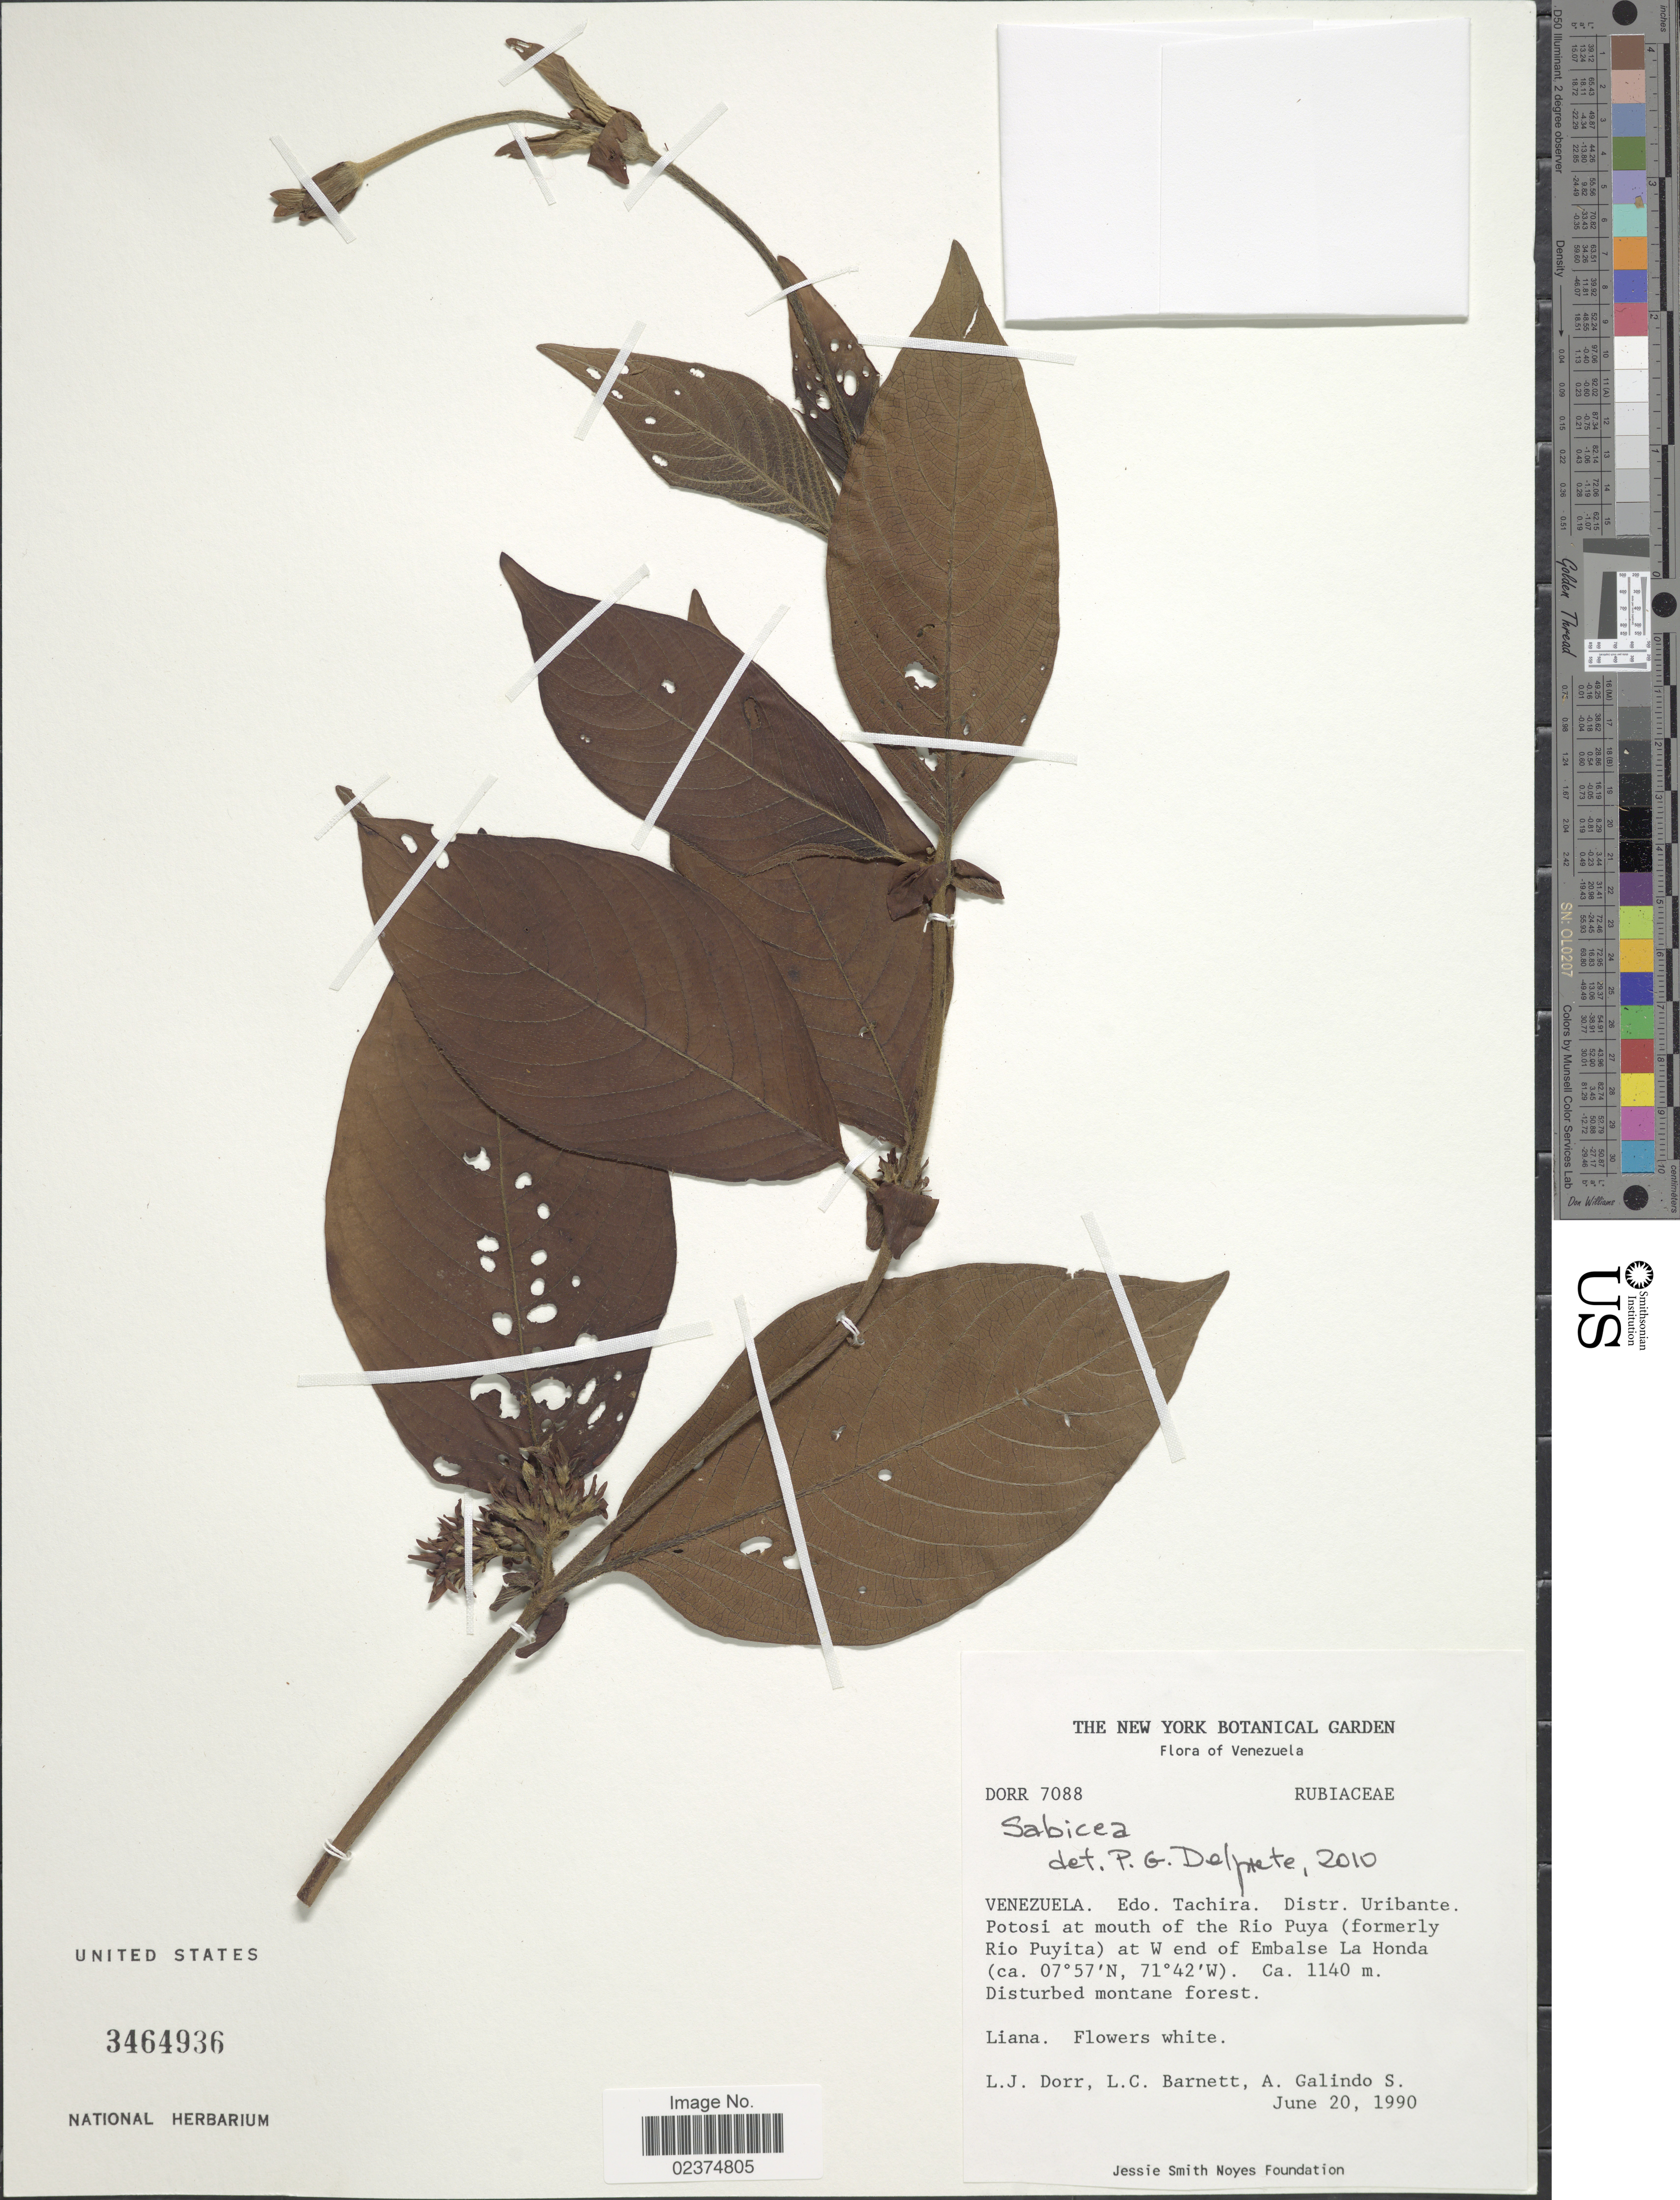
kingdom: Plantae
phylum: Tracheophyta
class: Magnoliopsida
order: Gentianales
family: Rubiaceae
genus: Sabicea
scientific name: Sabicea sp.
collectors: L. J. Dorr, L. C. Barnett & A. Galindo S.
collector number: DORR 7088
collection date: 1990-06-20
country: Venezuela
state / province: Táchira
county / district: Uribante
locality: Potosi at mouth of the Rio Puya (formerly Rio Puyita) at W end of Embalse La Honda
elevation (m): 1140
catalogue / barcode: US 3464936